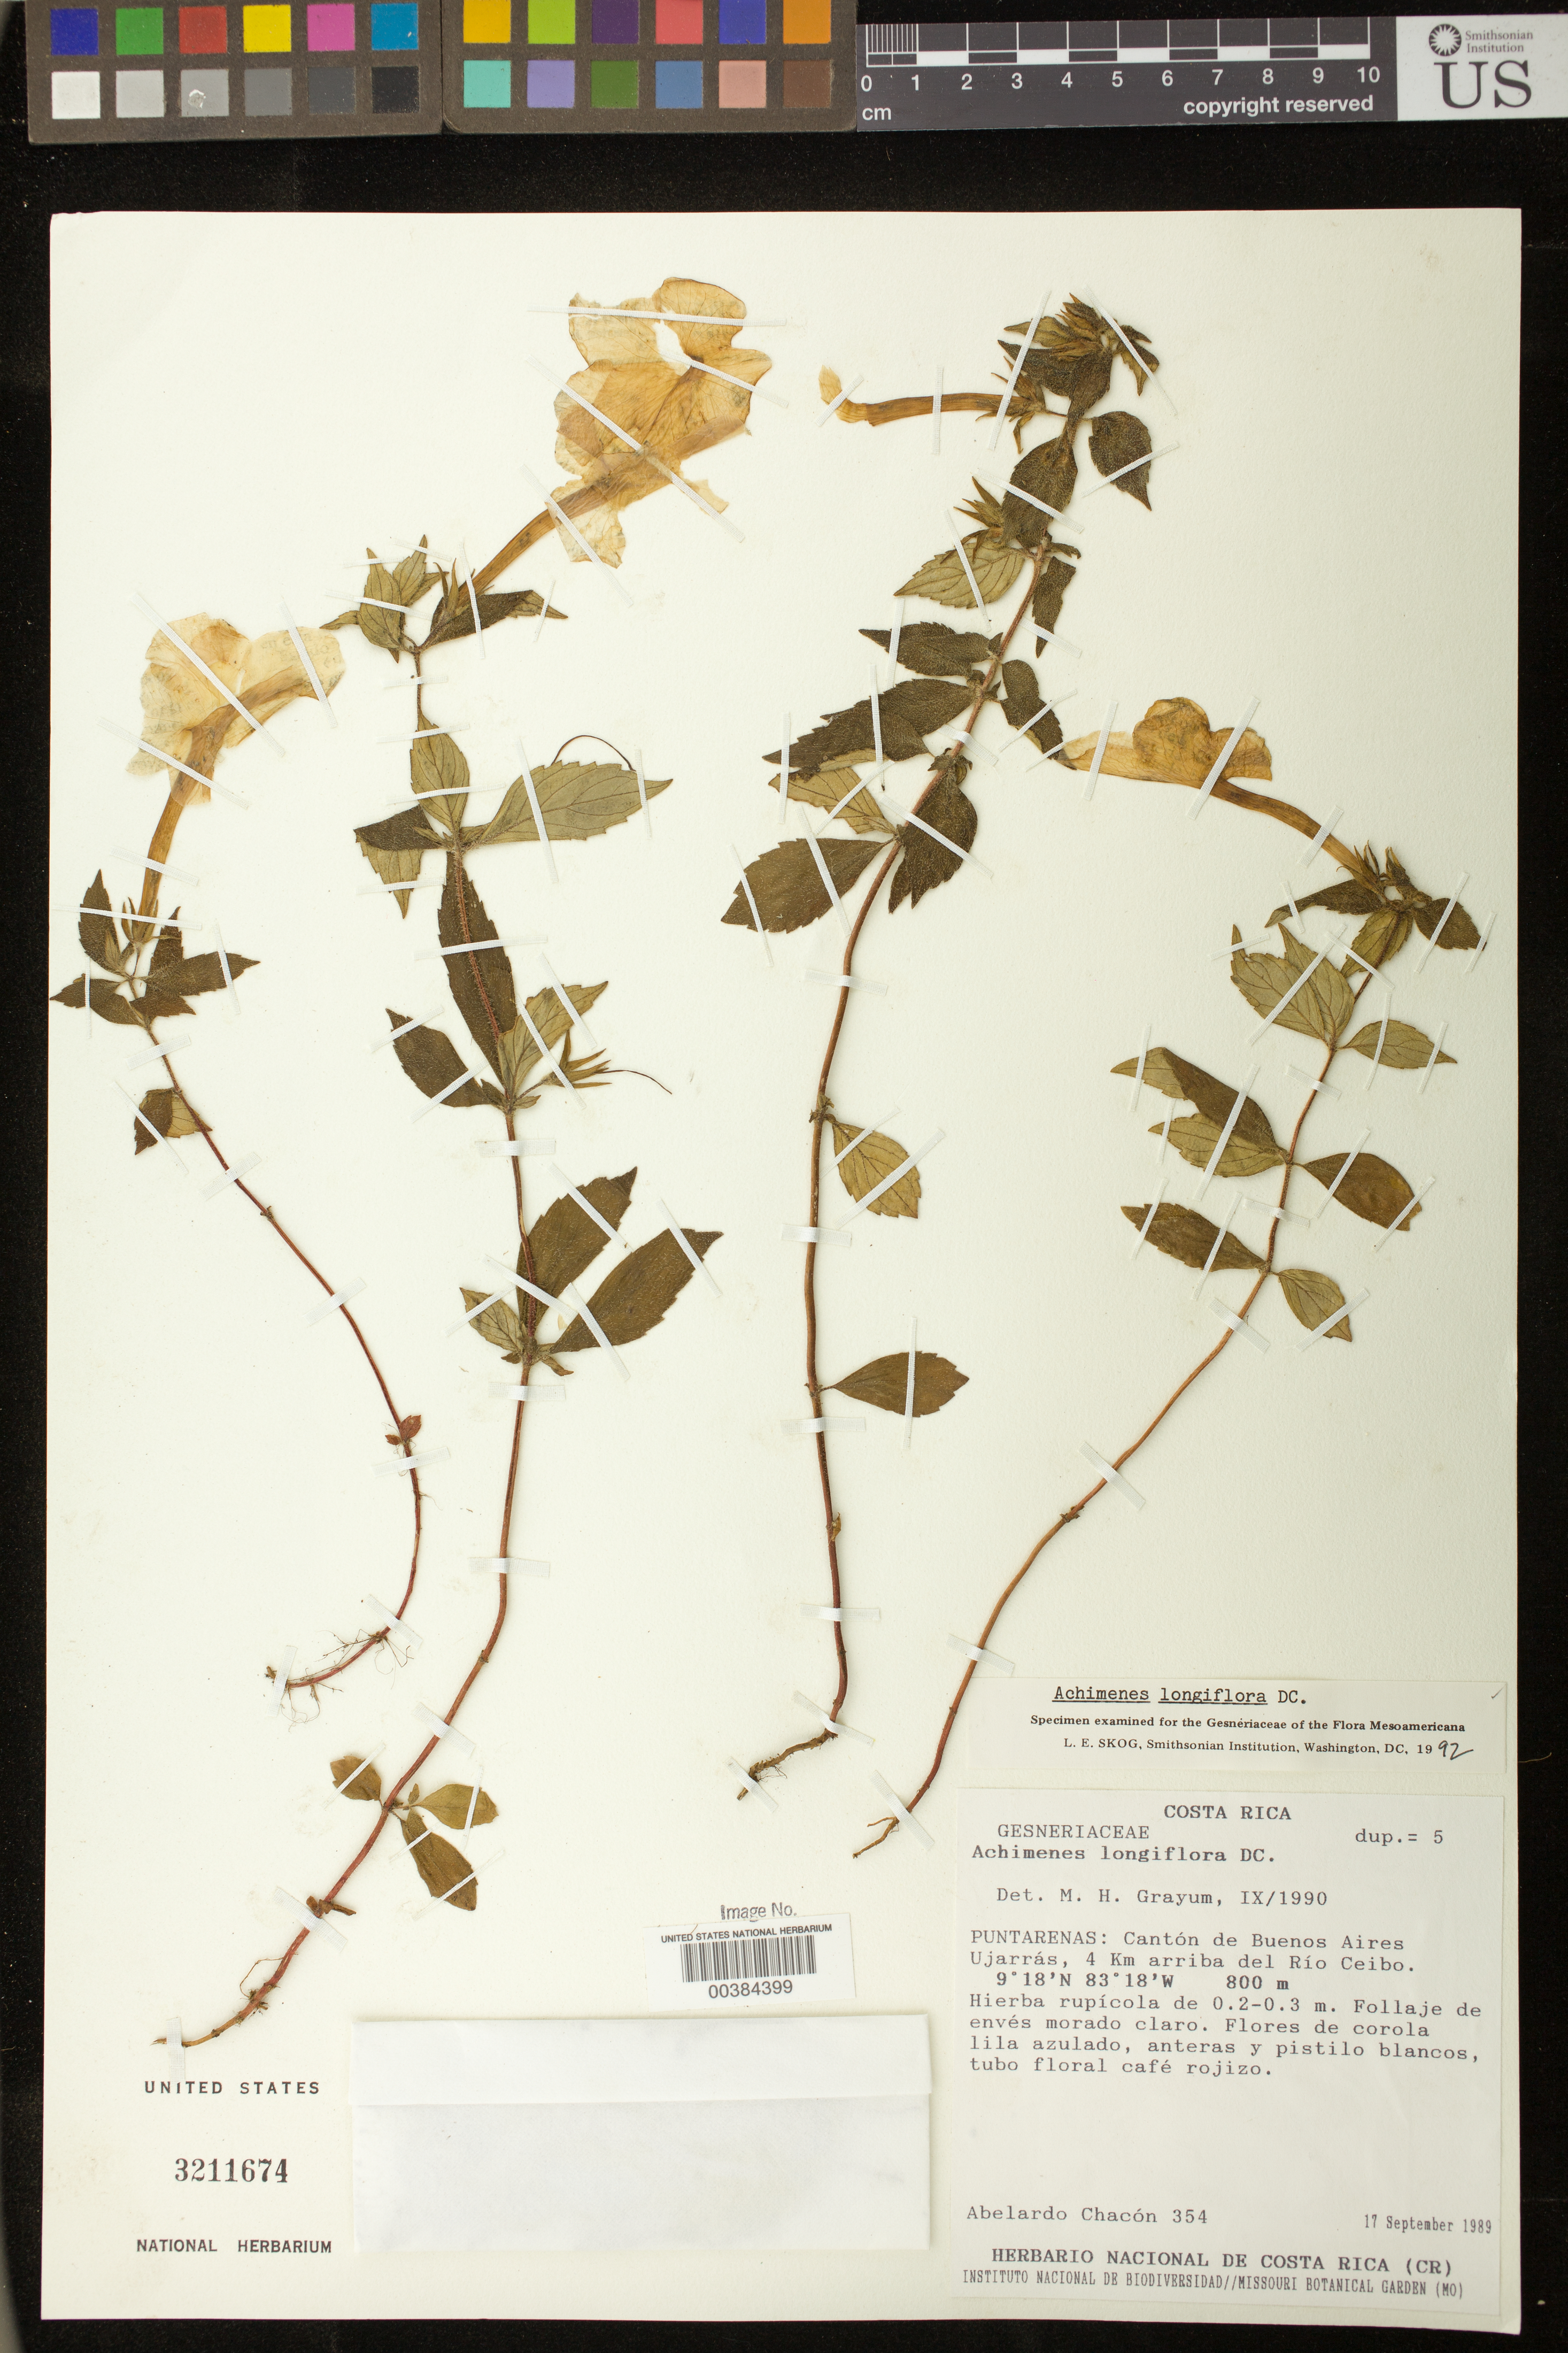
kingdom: Plantae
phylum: Tracheophyta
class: Magnoliopsida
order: Lamiales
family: Gesneriaceae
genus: Achimenes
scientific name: Achimenes longiflora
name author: DC.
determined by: Skog, Laurence E.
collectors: A. Chacón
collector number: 354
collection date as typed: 17 Sep 1989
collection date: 1989-09-17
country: Costa Rica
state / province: Puntarenas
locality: Cantón Buenos Aires, Dist. Buenos Aires, Ujarras, 4 Km arriba del Rio Ceibo.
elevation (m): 800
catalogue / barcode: US 3211674